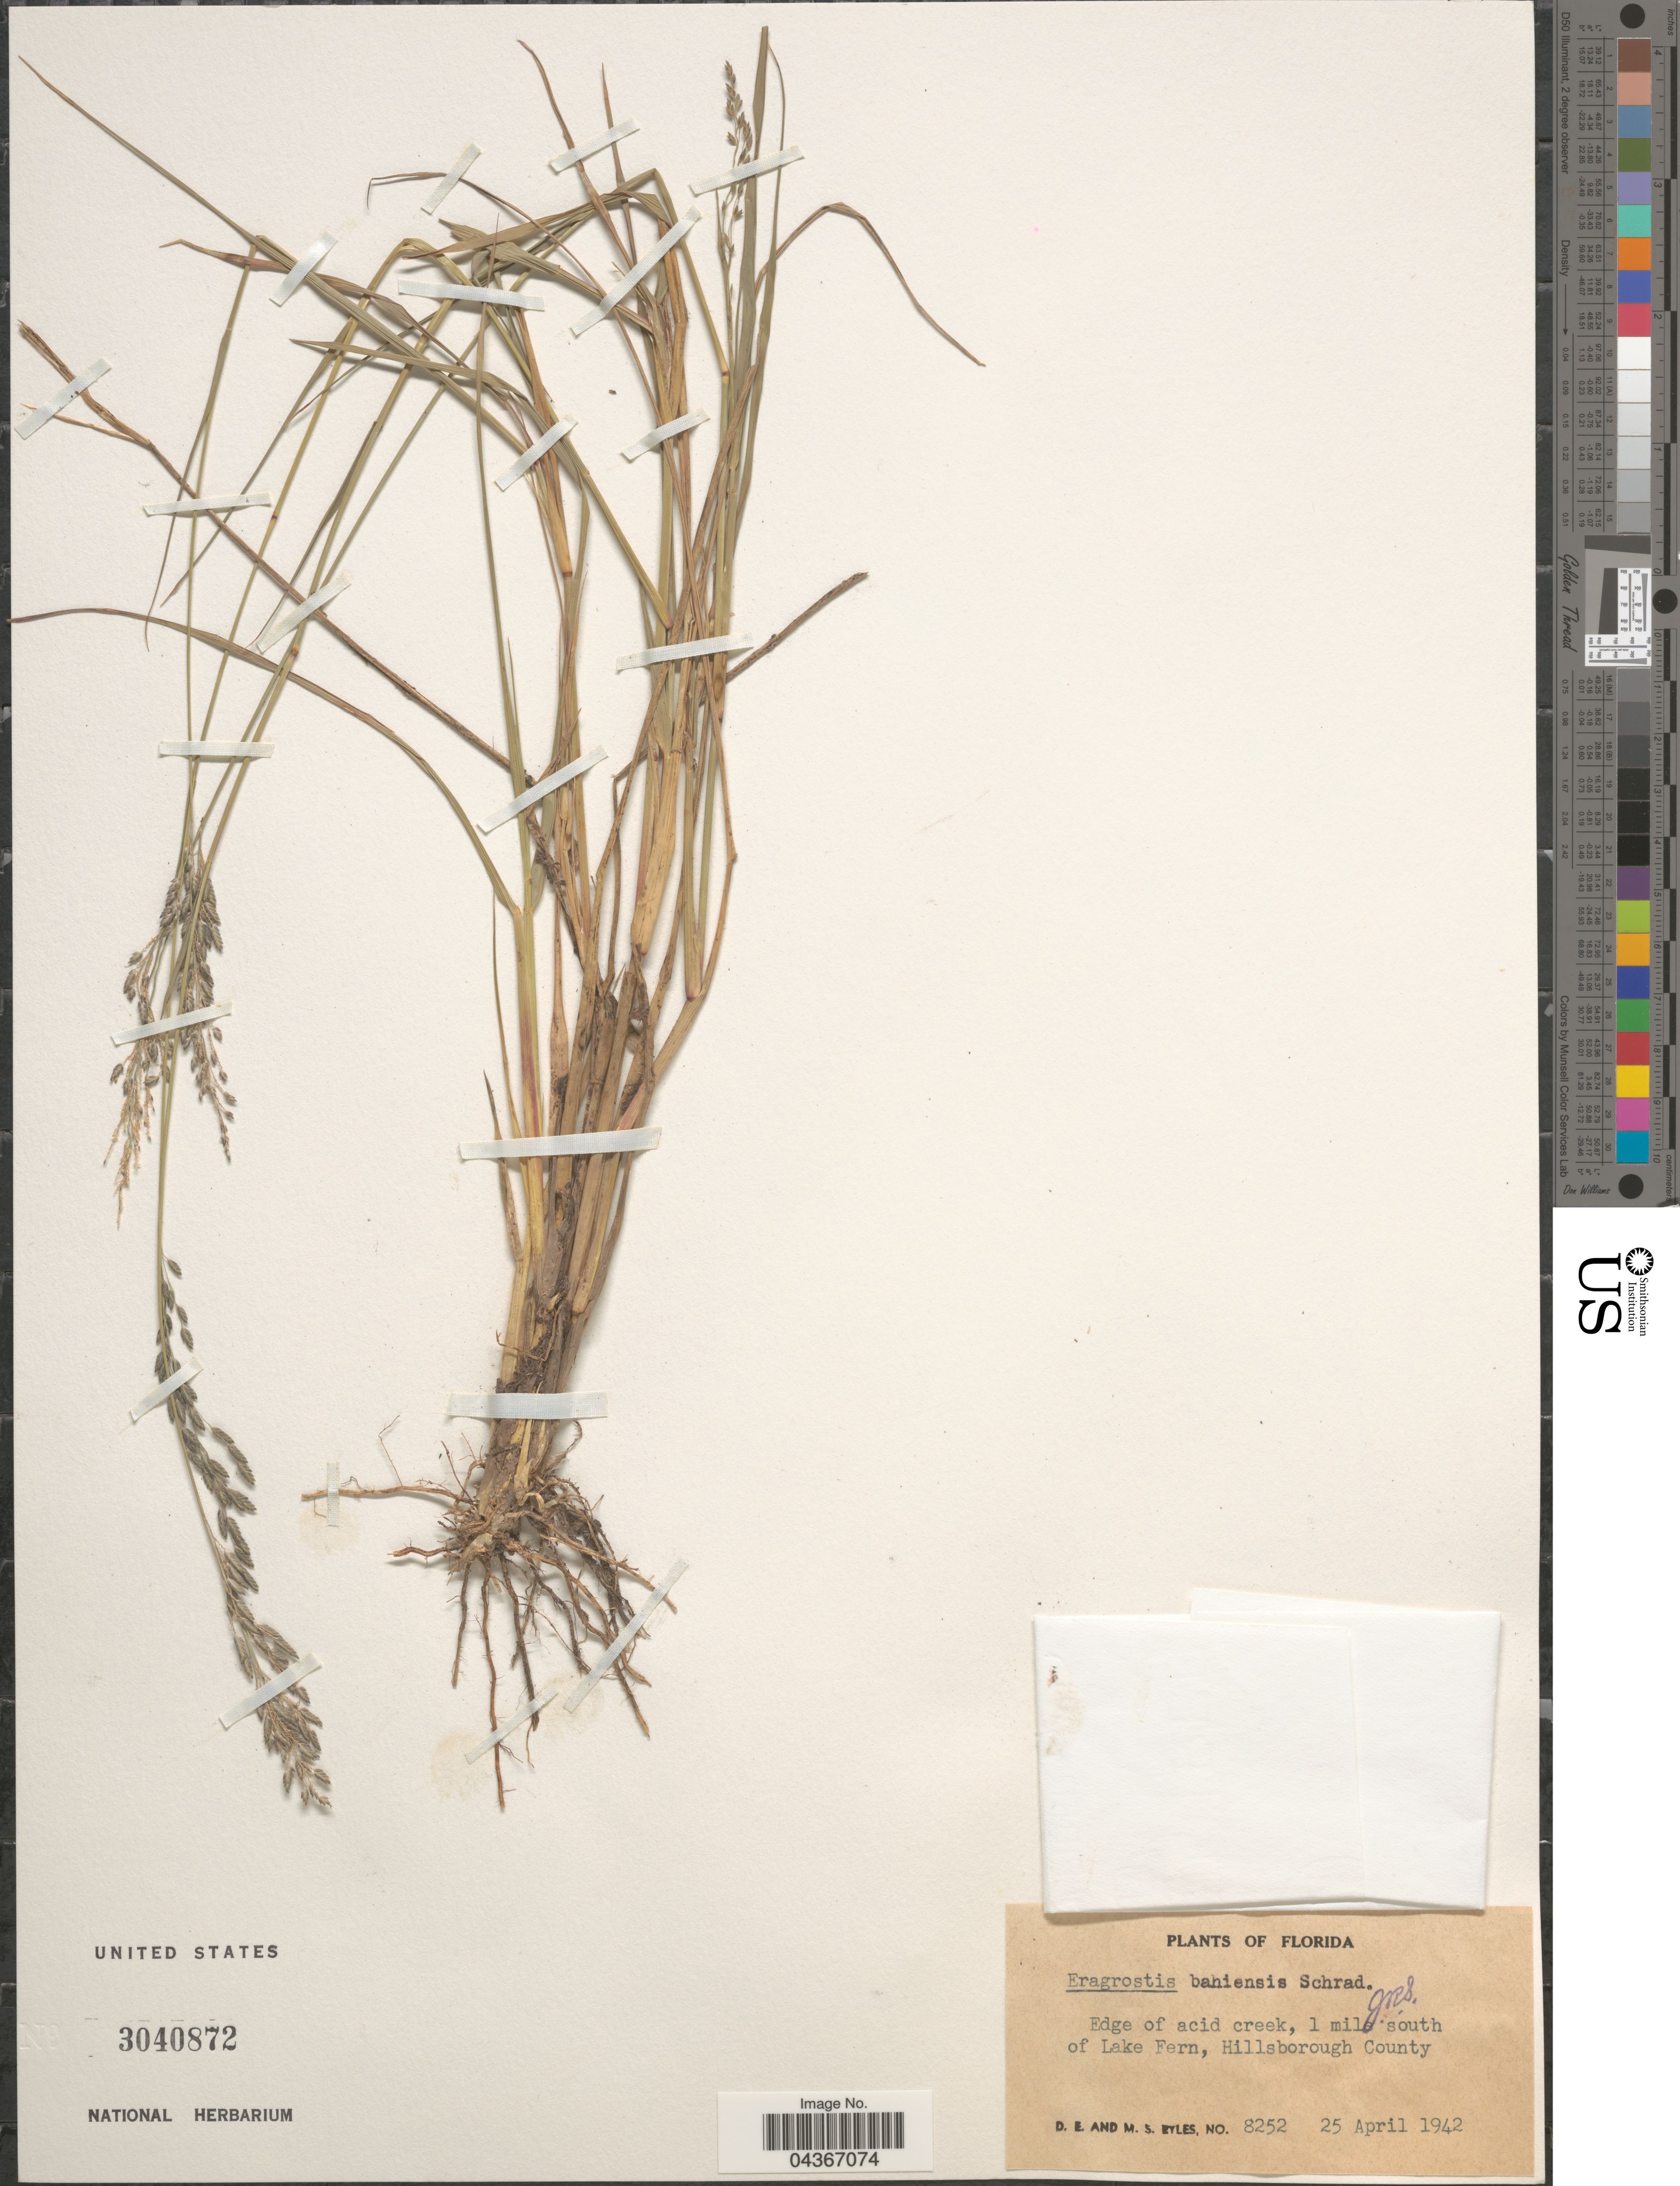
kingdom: Plantae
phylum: Tracheophyta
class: Liliopsida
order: Poales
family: Poaceae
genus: Eragrostis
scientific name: Eragrostis bahiensis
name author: Schrad. ex Schult.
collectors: D. Eyles & M. Eyles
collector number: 8252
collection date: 1942-04-25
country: United States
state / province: Florida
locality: Edge of acid creek, 1 mile south of Lake Fern, Hillsborough County.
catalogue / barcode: US 3040872